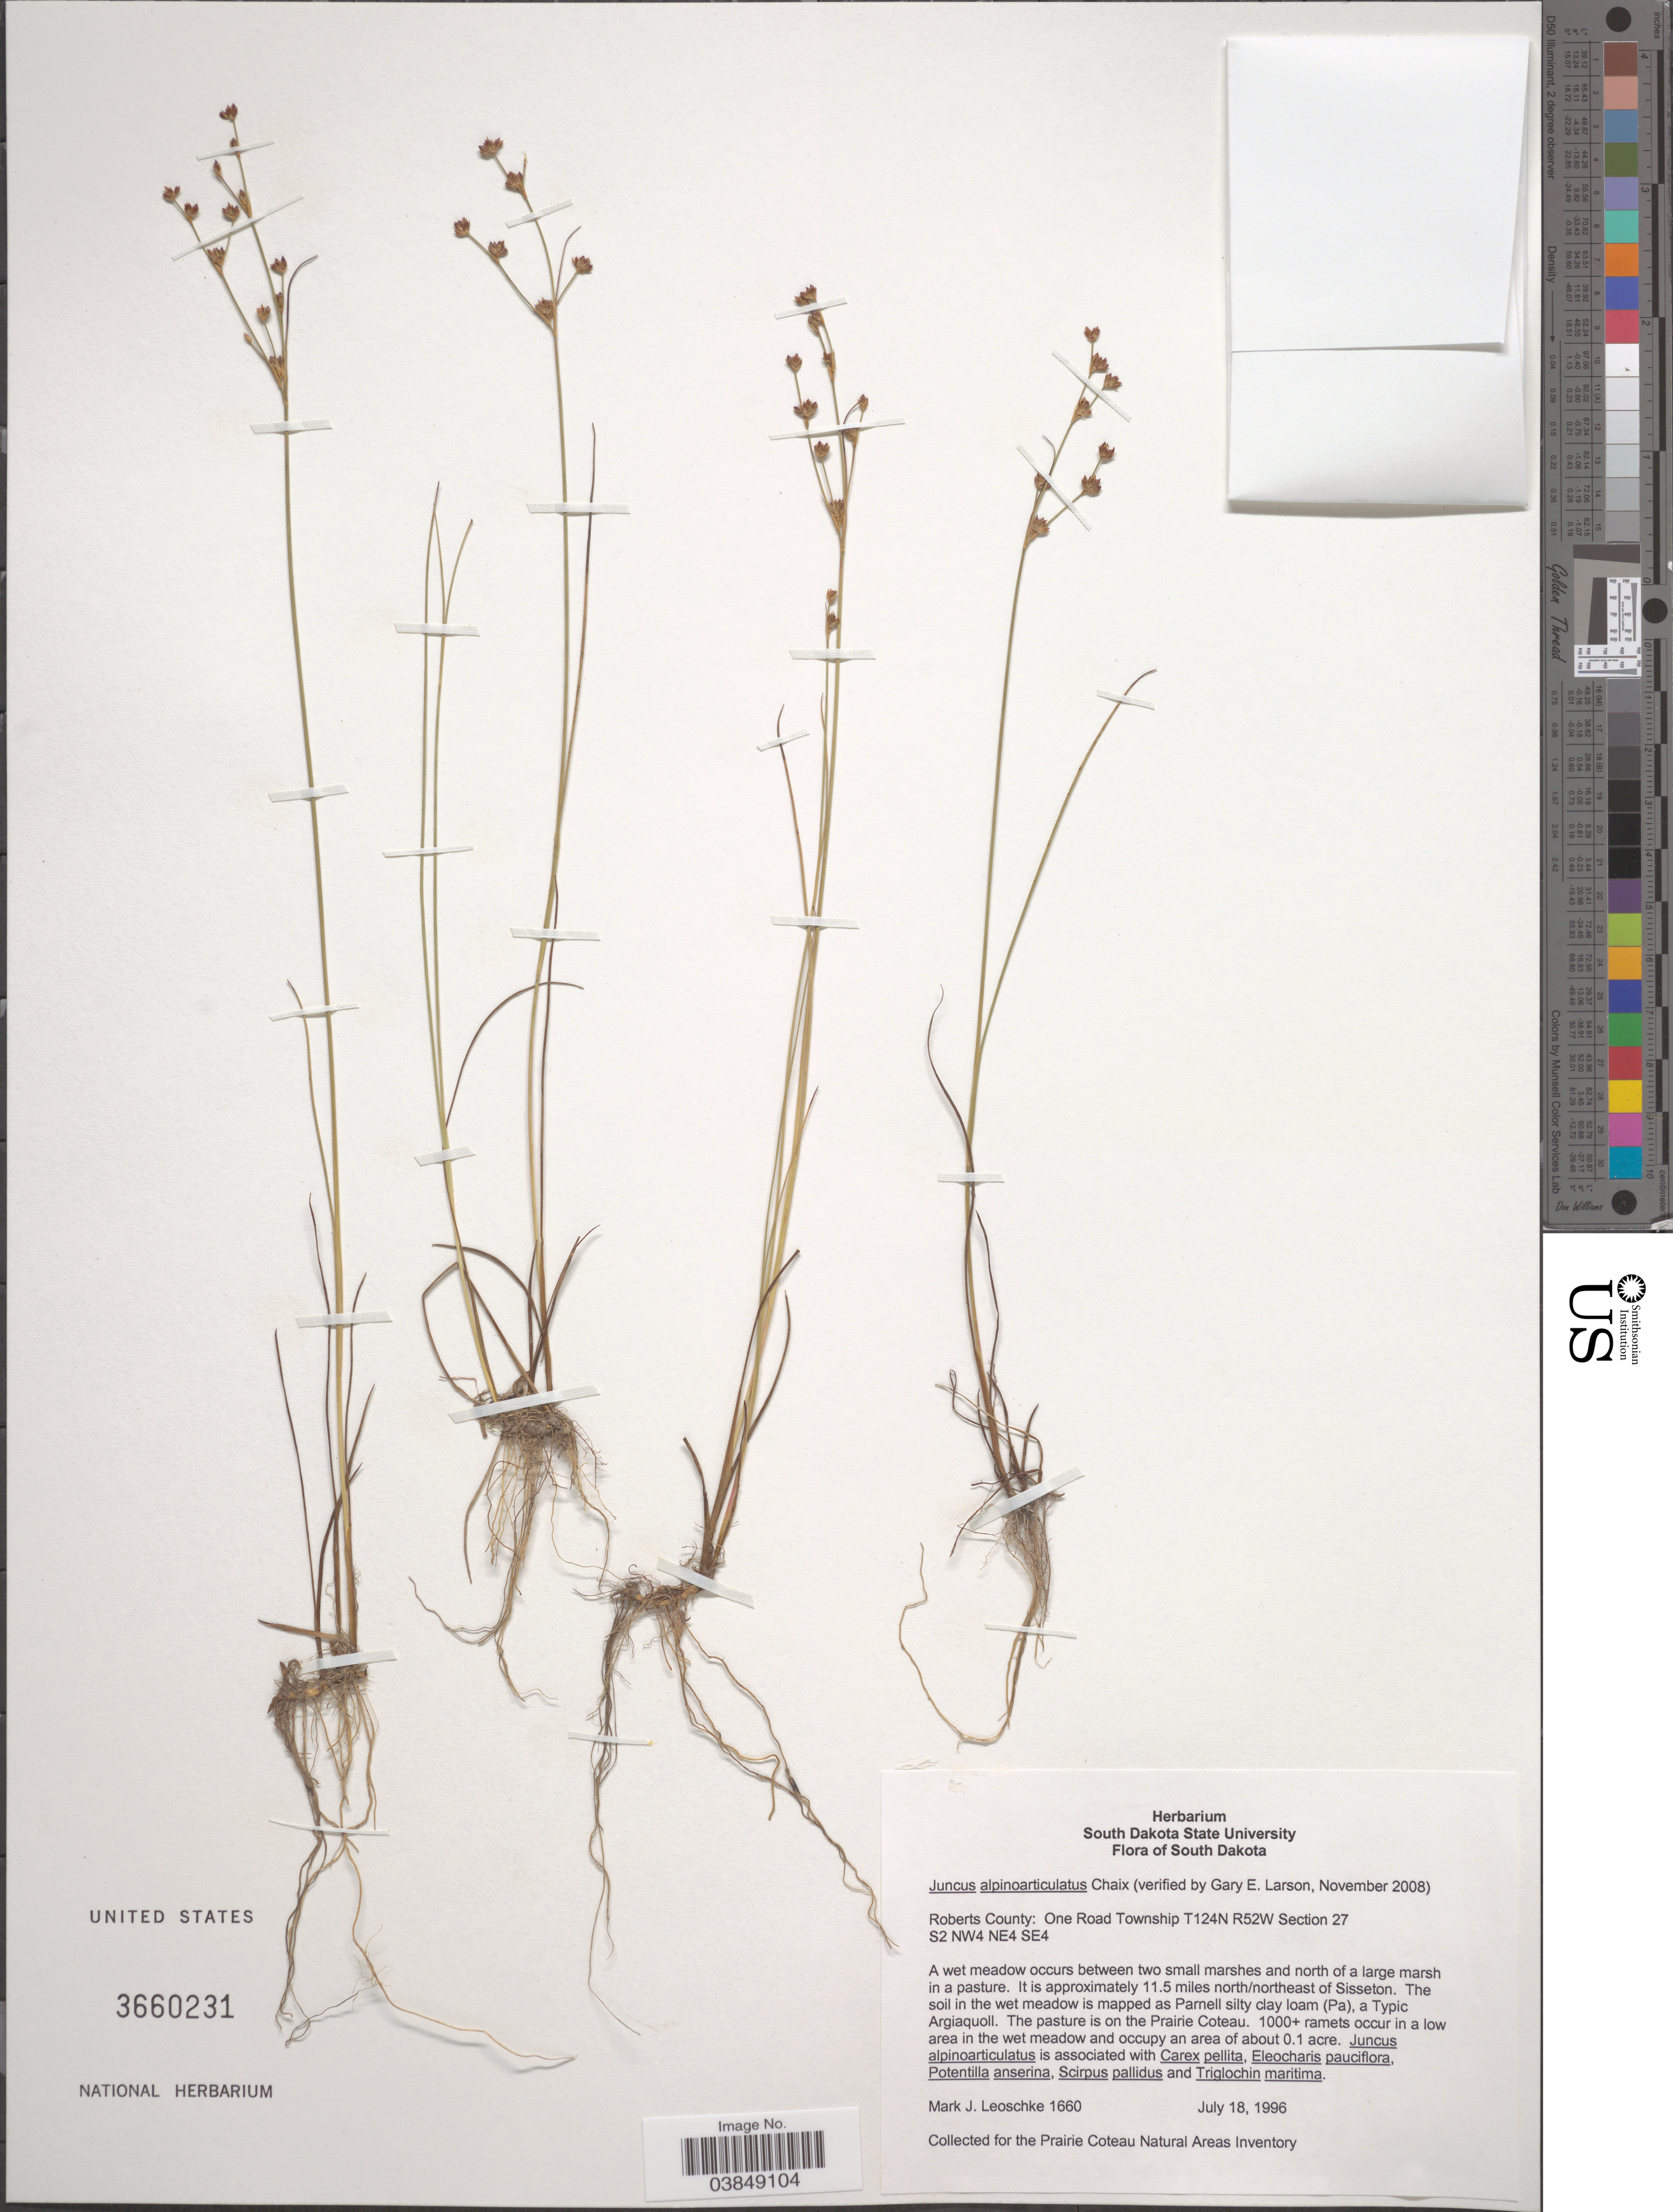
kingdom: Plantae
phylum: Tracheophyta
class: Liliopsida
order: Poales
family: Juncaceae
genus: Juncus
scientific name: Juncus alpinoarticulatus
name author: Vill.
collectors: M. J. Leoschke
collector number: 1660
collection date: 1996-07-18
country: United States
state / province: South Dakota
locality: Roberts County: One Road Township T 124N R52W Section 27 S2 NW4 NE4 SE4. A wet meadow occurs between two small marshes and north of a large marsh in a pasture. It is approximately 11.5 miles north/northeast of Sisseton.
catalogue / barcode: US 3660231